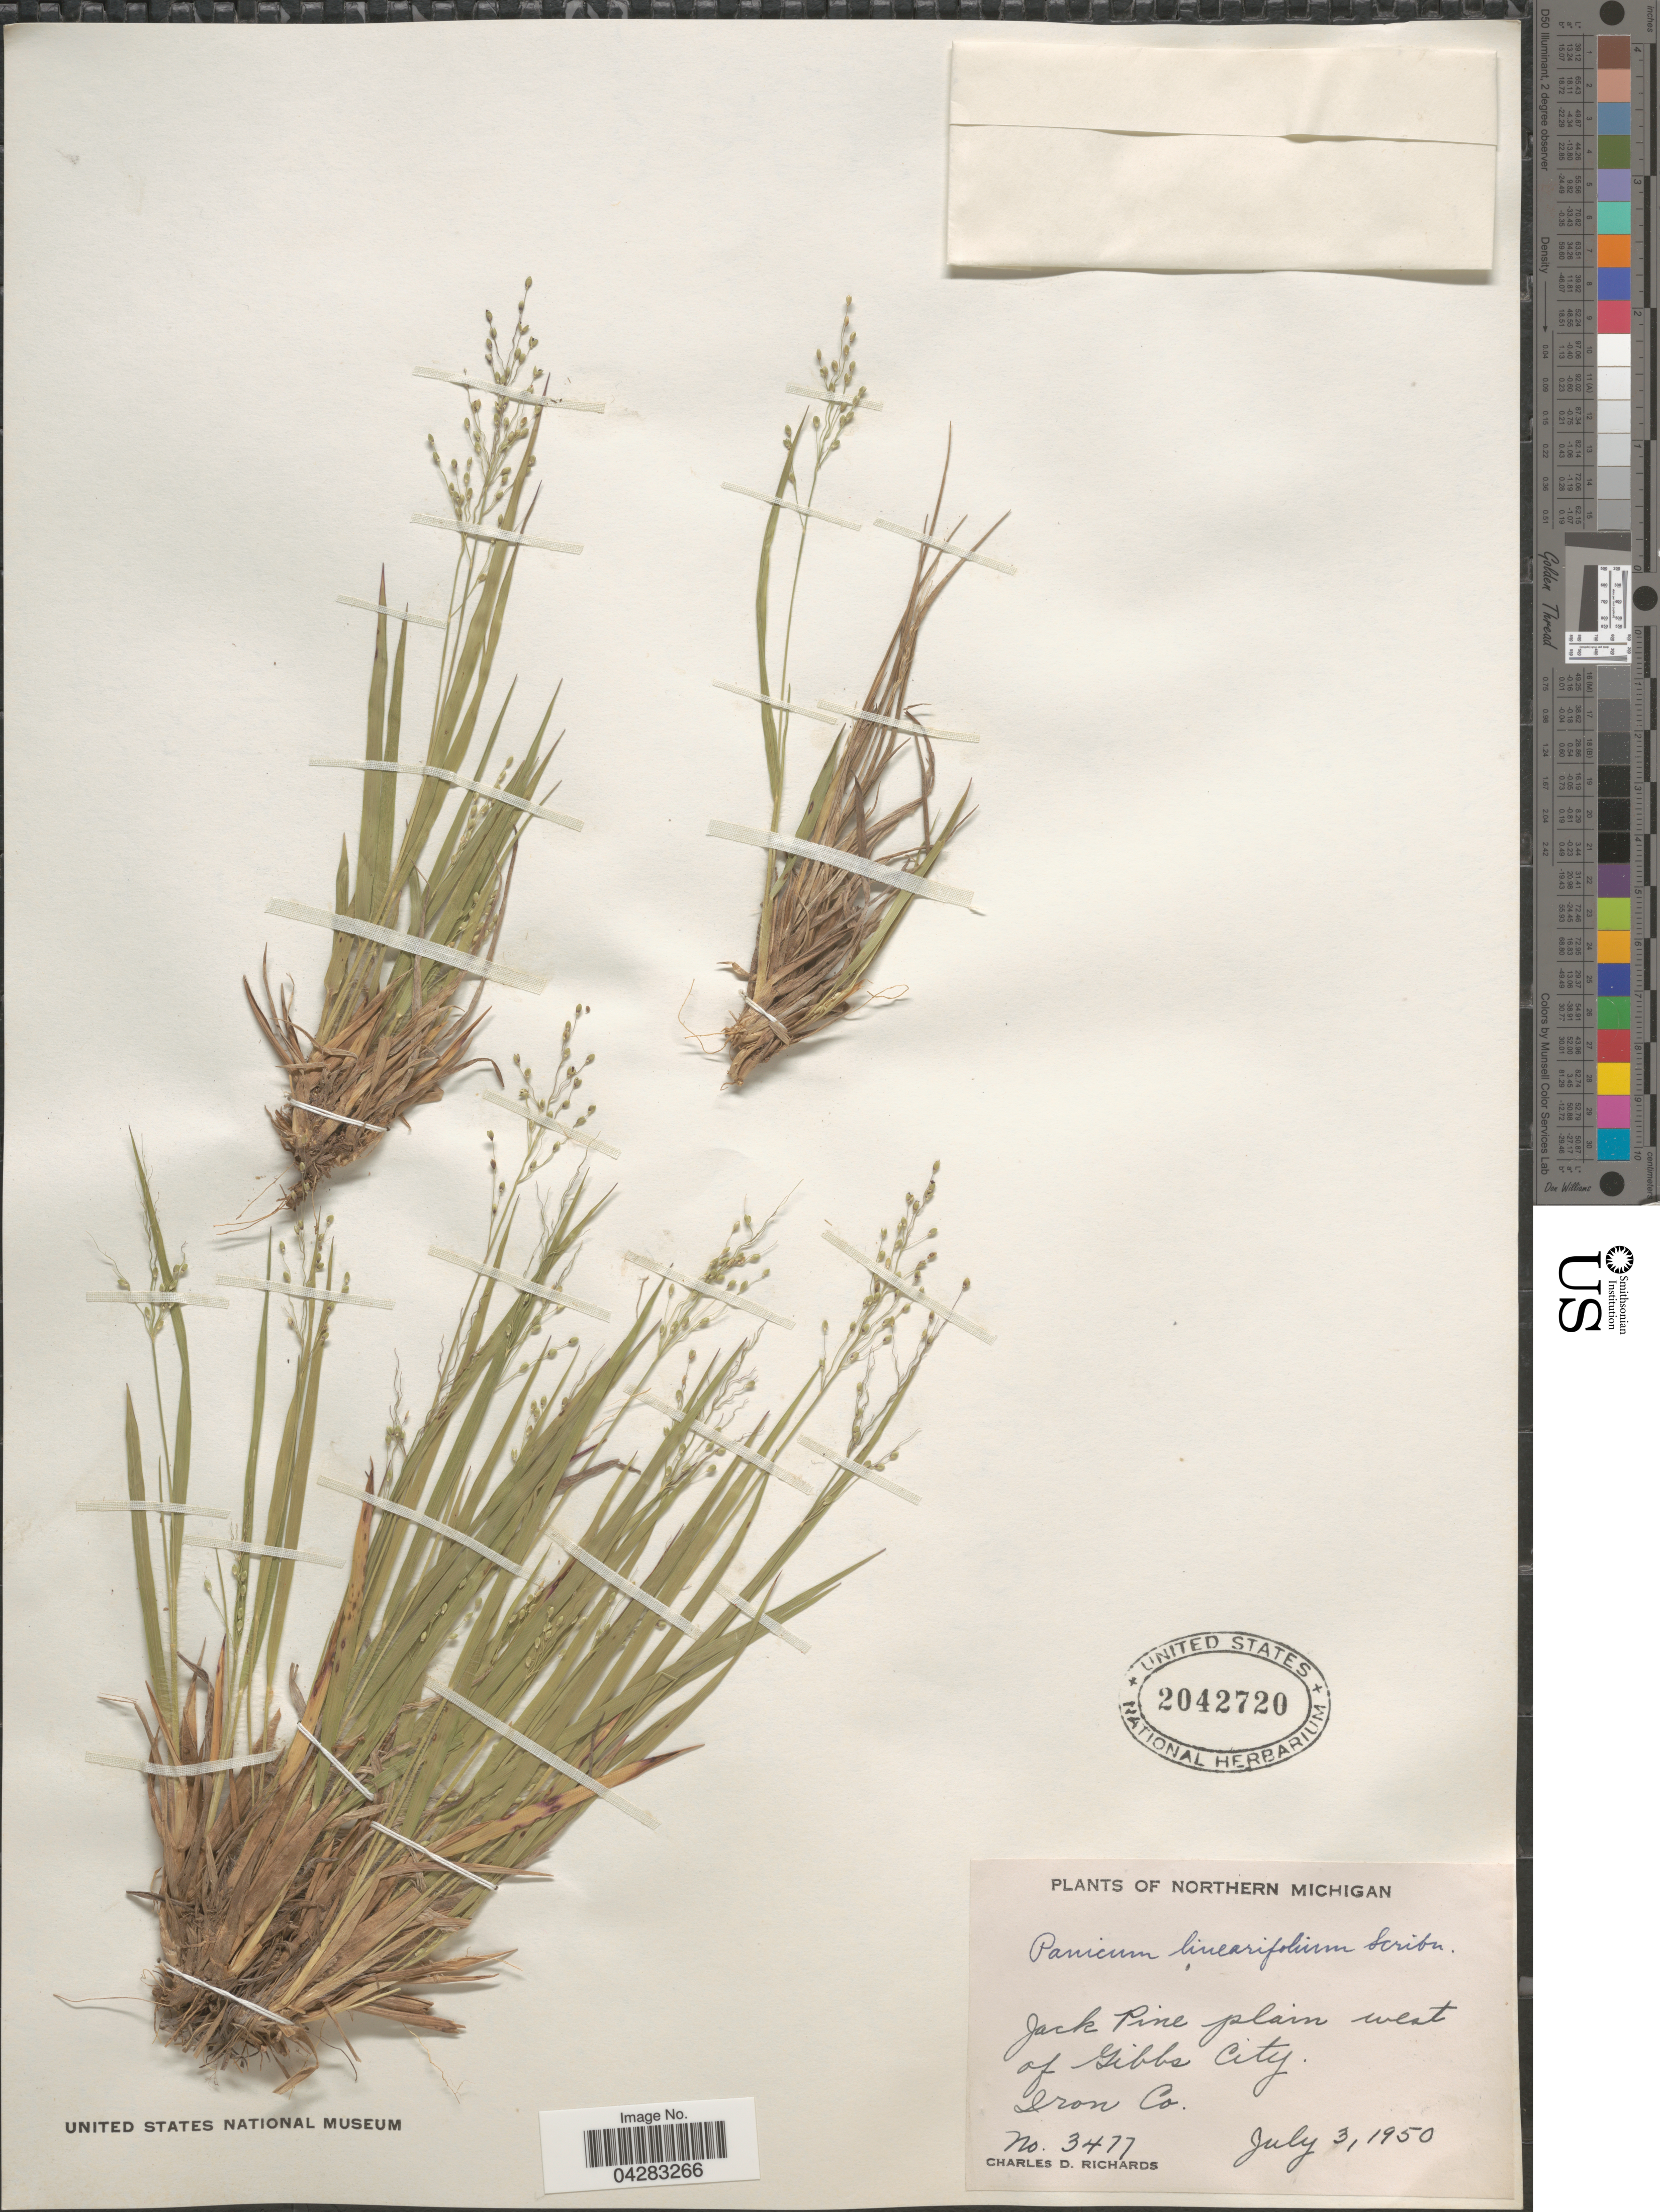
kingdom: Plantae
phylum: Tracheophyta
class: Liliopsida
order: Poales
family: Poaceae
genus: Dichanthelium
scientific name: Dichanthelium linearifolium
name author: (Scribn.) Gould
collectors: C. Richards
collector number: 3477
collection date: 1950-07-03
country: United States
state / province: Michigan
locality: Northern Michigan. Jack Pine plain west of Gibbs City. Iron Co.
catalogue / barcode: US 2042720